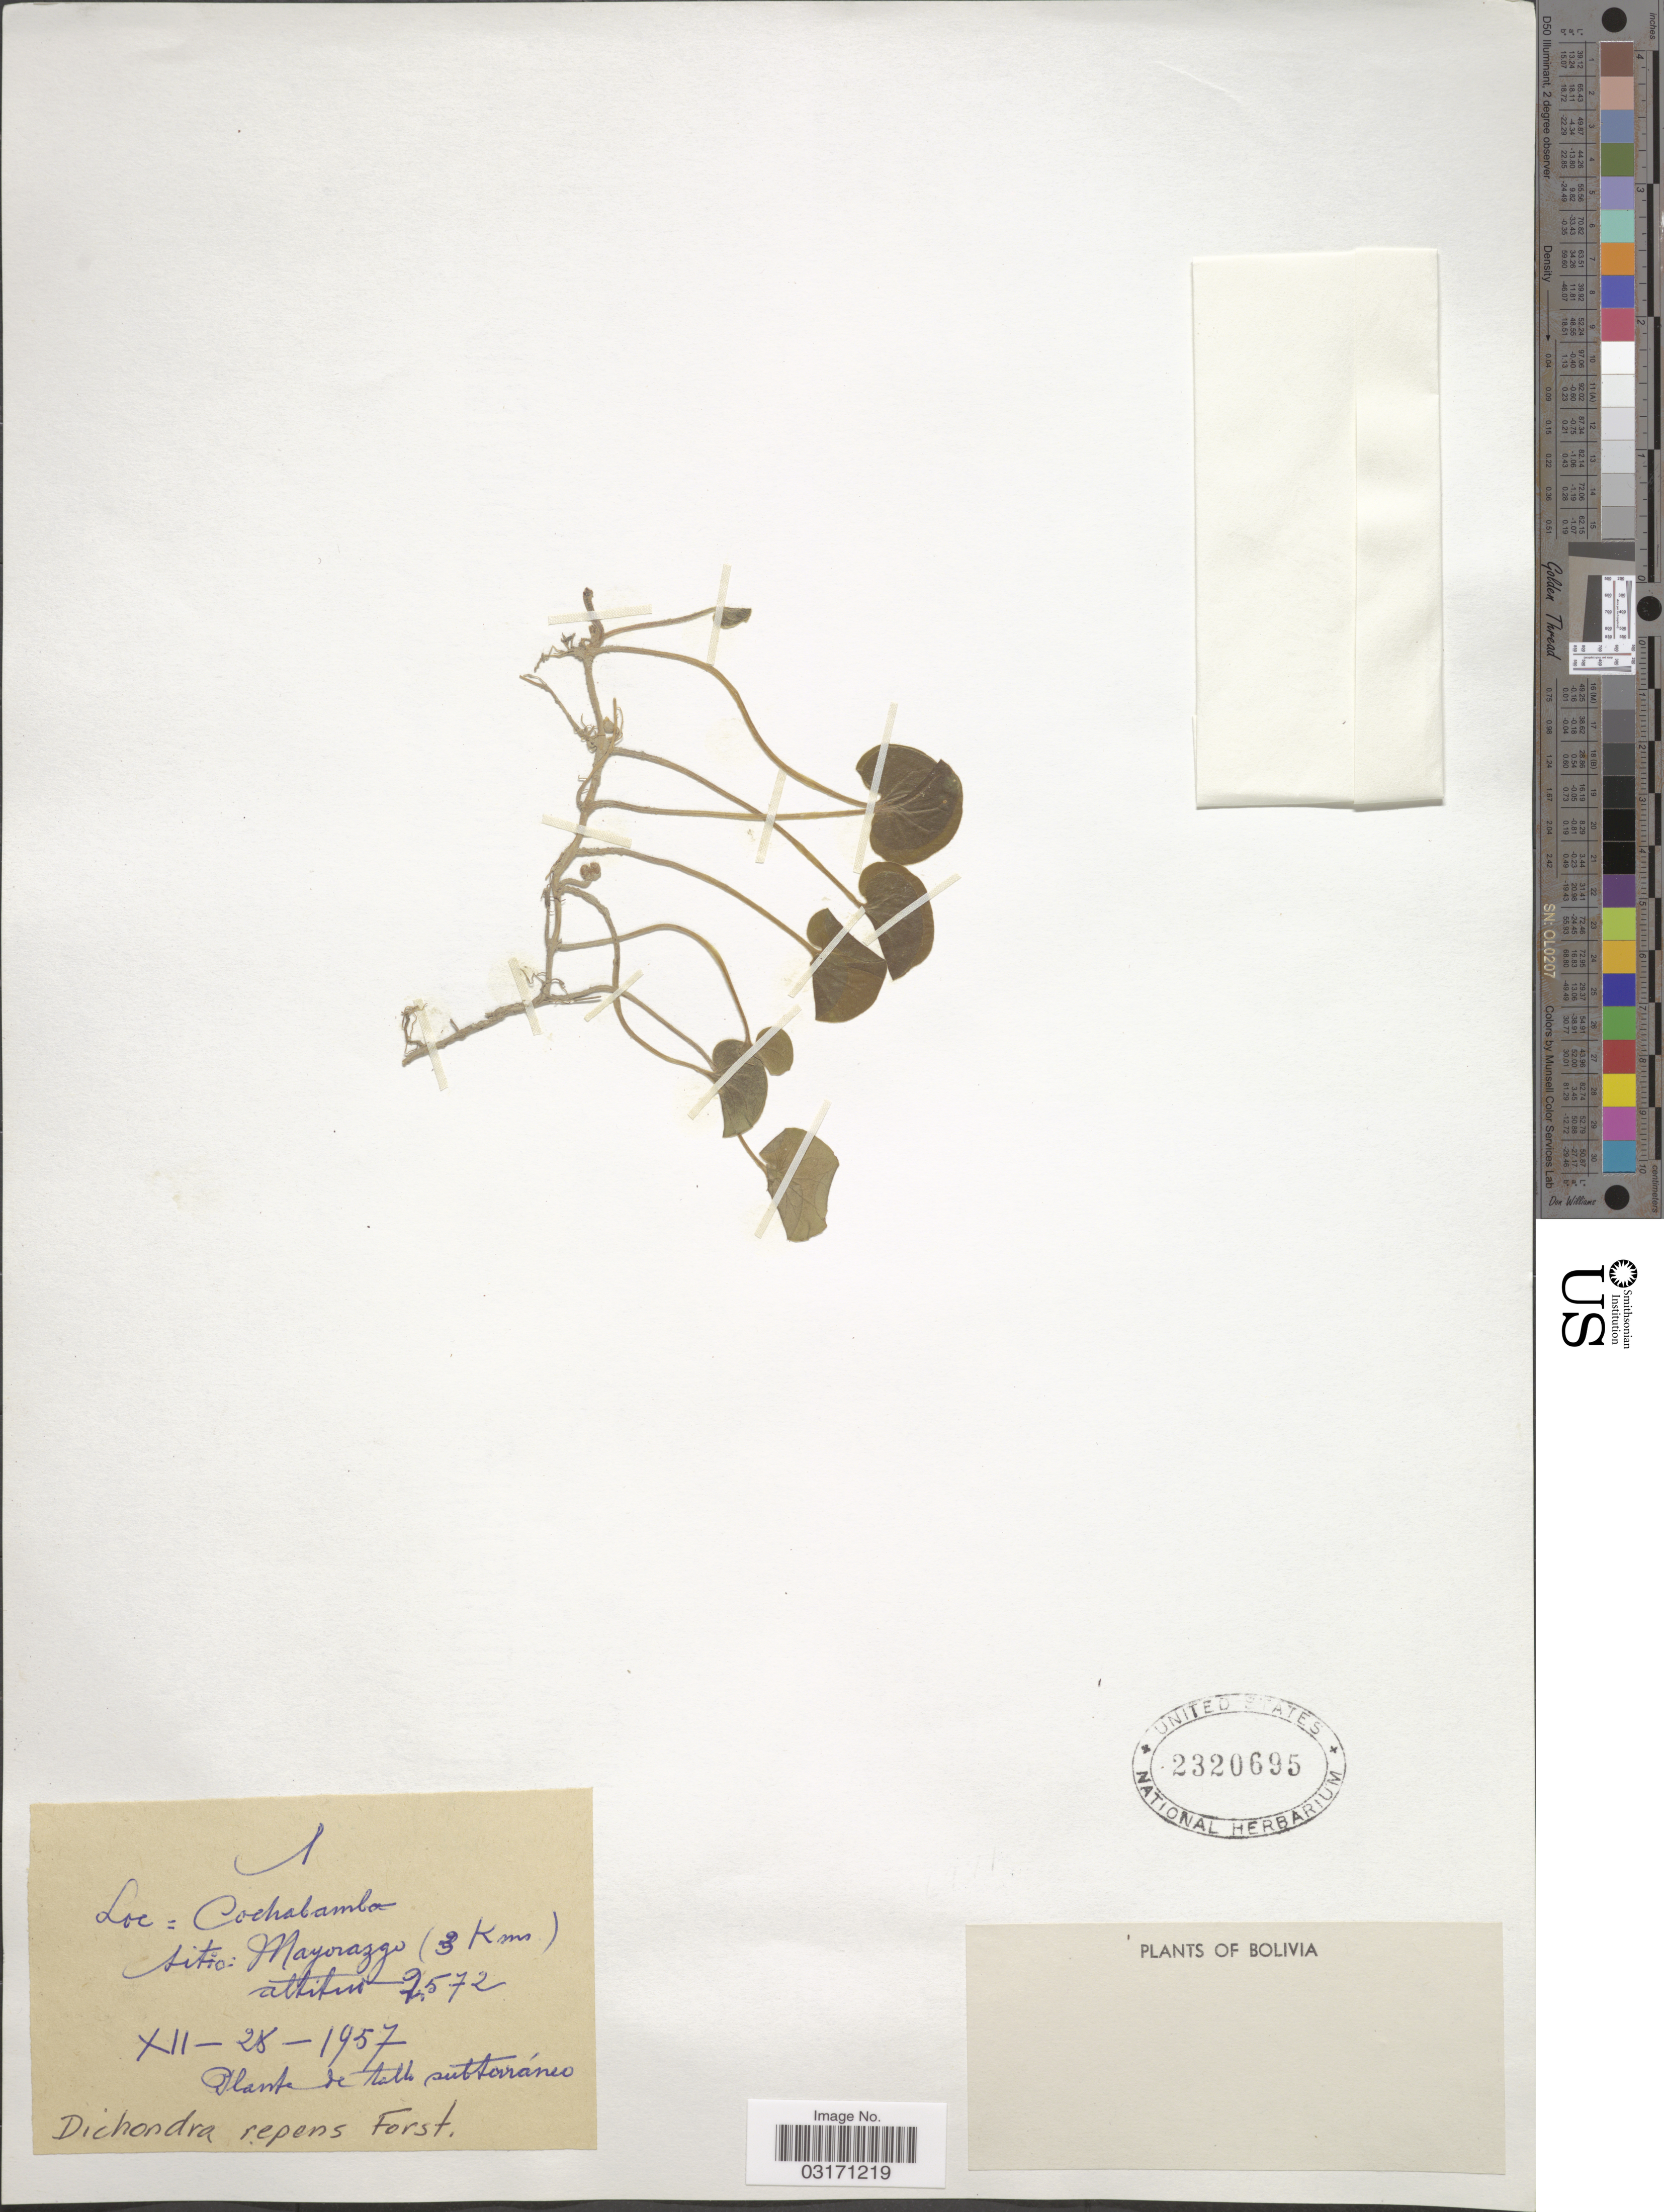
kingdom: Plantae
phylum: Tracheophyta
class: Magnoliopsida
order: Solanales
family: Convolvulaceae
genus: Dichondra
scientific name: Dichondra repens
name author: J.R. Forst. & G. Forst.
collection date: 1957-12-28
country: Bolivia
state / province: Cochabamba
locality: Sitio: Mayorazgo (3 Kms.).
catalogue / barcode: US 2320695